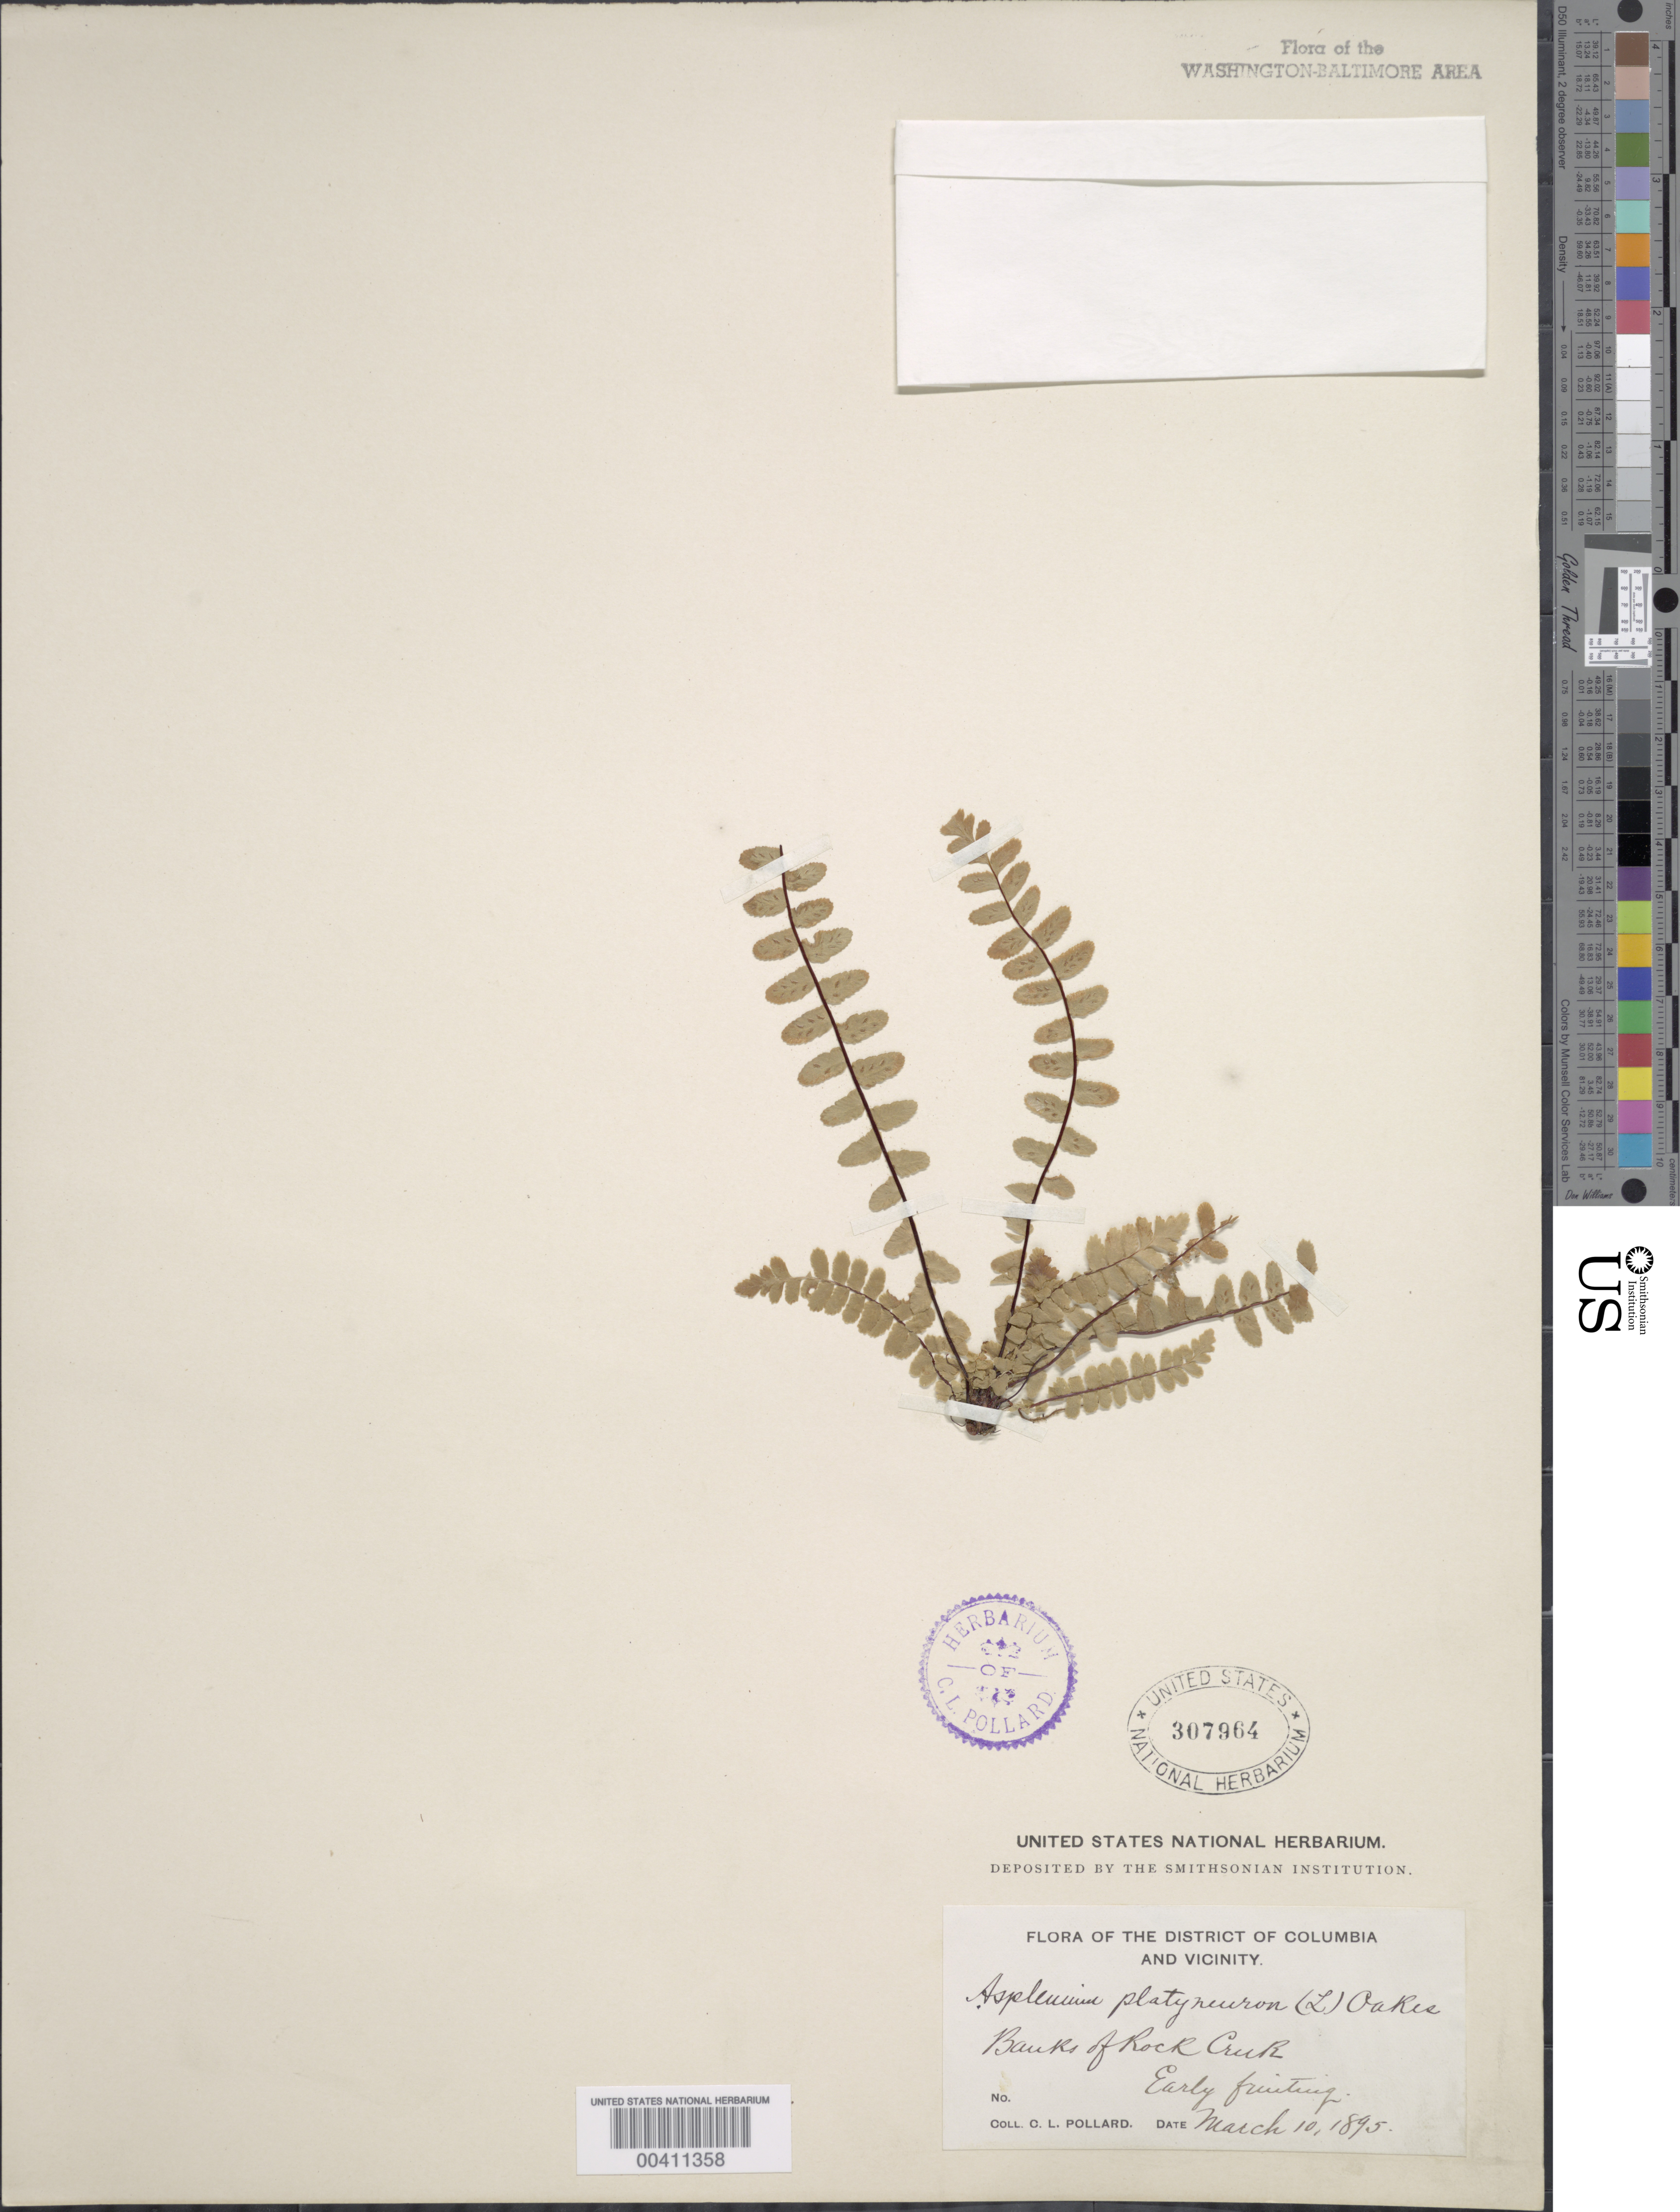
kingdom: Plantae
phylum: Tracheophyta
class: Polypodiopsida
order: Polypodiales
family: Aspleniaceae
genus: Asplenium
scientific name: Asplenium platyneuron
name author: (L.) Britton, Stearns & Poggenb.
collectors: C. L. Pollard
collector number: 178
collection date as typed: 10 Mar 1895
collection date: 1895-03-10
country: United States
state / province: District of Columbia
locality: Rock Creek Rock Creek Park & vicinity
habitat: Banks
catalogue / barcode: US 307964